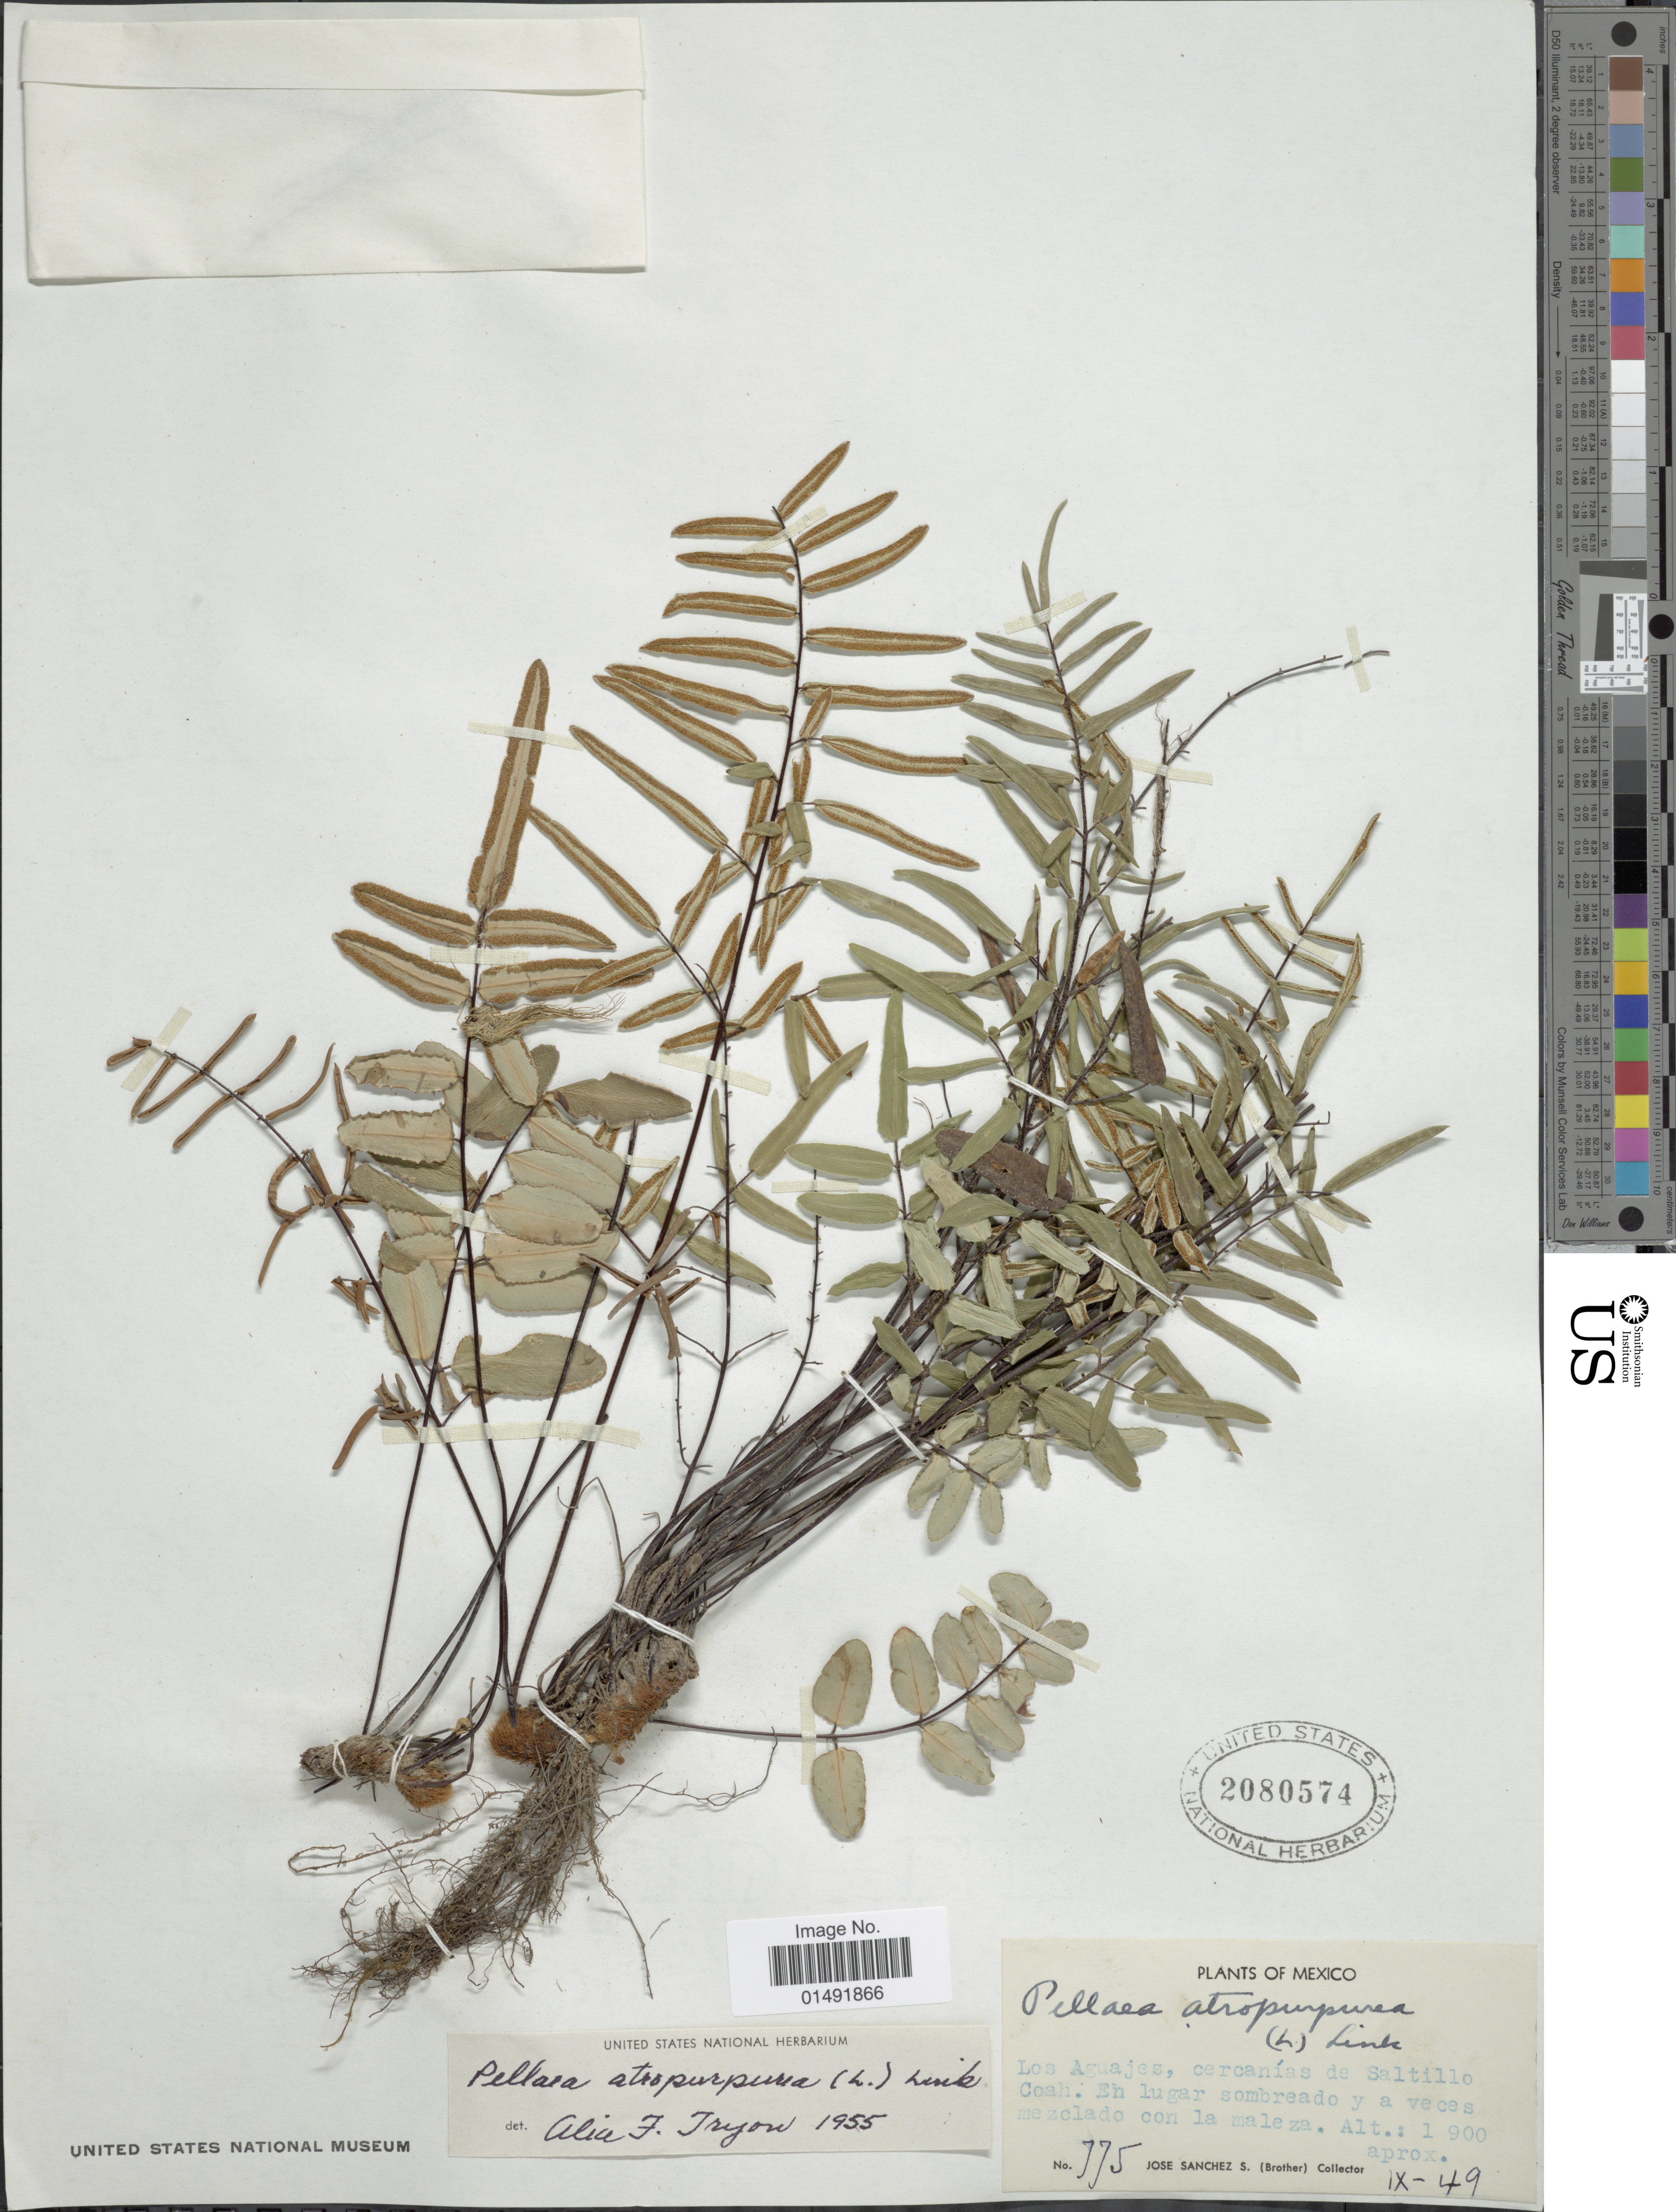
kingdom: Plantae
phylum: Tracheophyta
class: Polypodiopsida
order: Polypodiales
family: Pteridaceae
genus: Pellaea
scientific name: Pellaea atropurpurea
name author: (L.) Link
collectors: J. Sanchez S.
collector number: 775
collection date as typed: Transcribed d/m/y: /9/49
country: Mexico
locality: Los Aguajes, cercanías de Saltillo Coah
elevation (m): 1900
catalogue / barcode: US 2080574